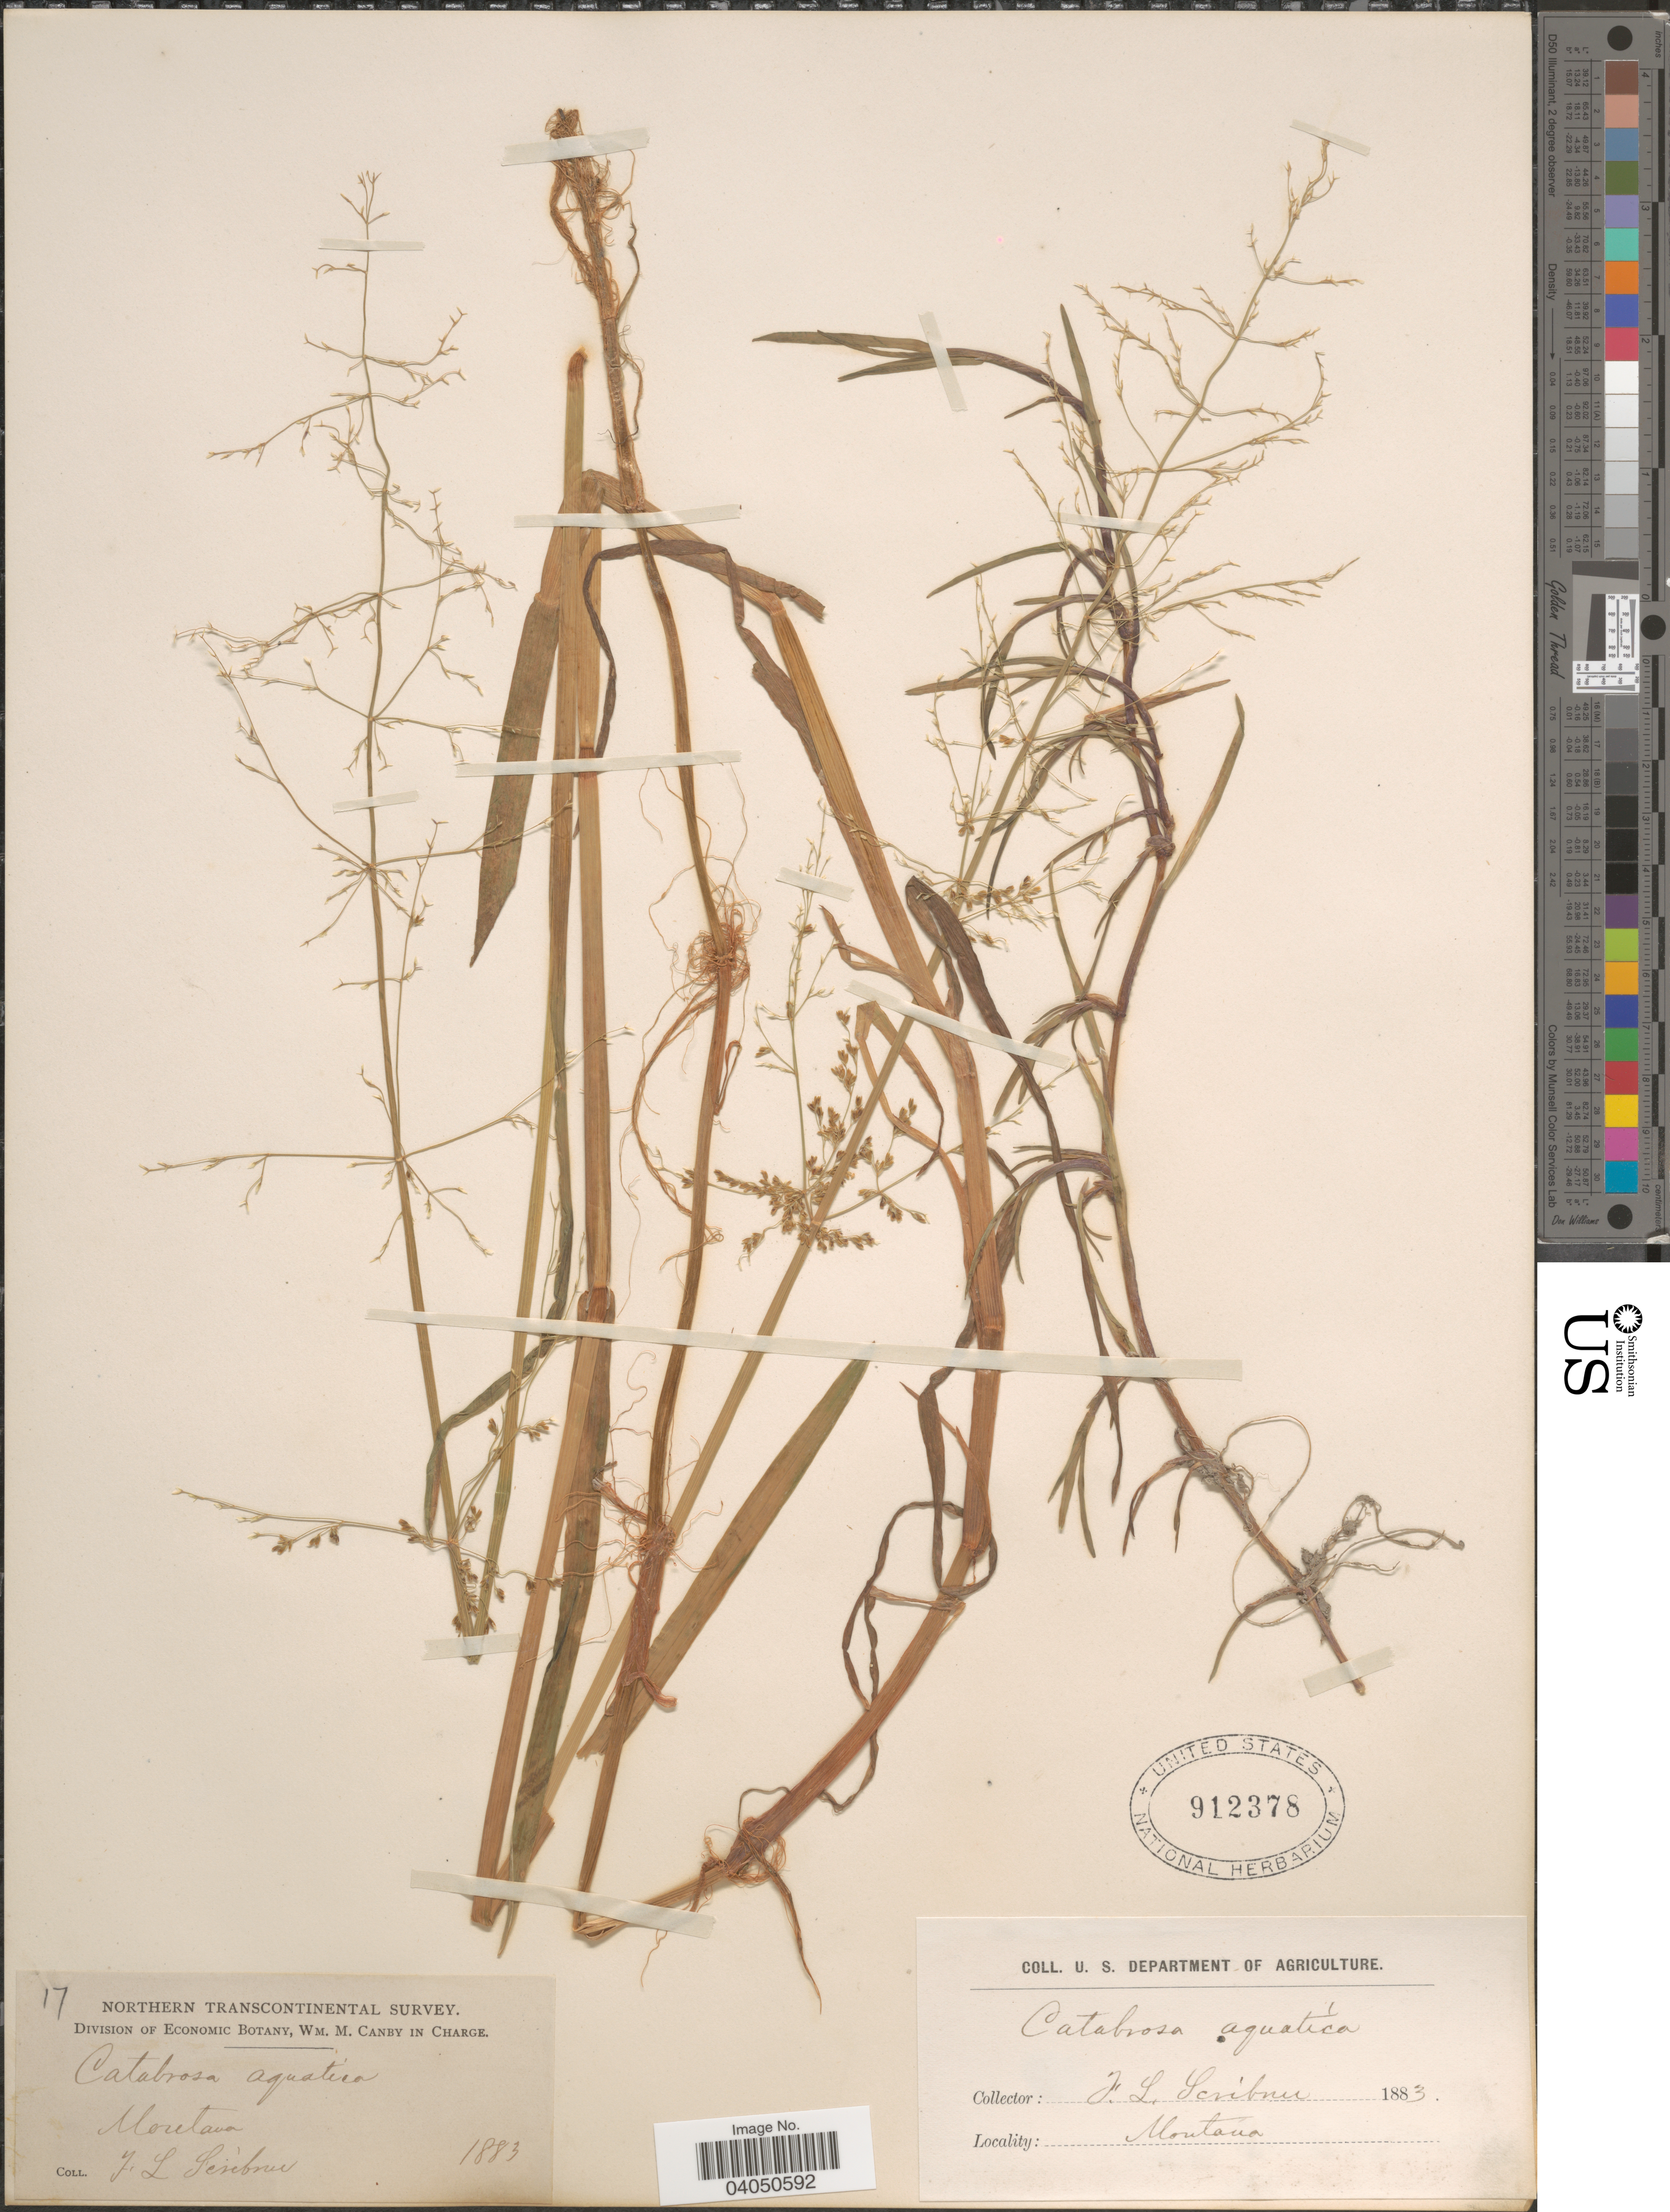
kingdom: Plantae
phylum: Tracheophyta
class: Liliopsida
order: Poales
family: Poaceae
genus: Catabrosa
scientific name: Catabrosa aquatica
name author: (L.) P. Beauv.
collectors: F. L. Scribner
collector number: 17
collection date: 1883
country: United States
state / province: Montana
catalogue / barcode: US 912378